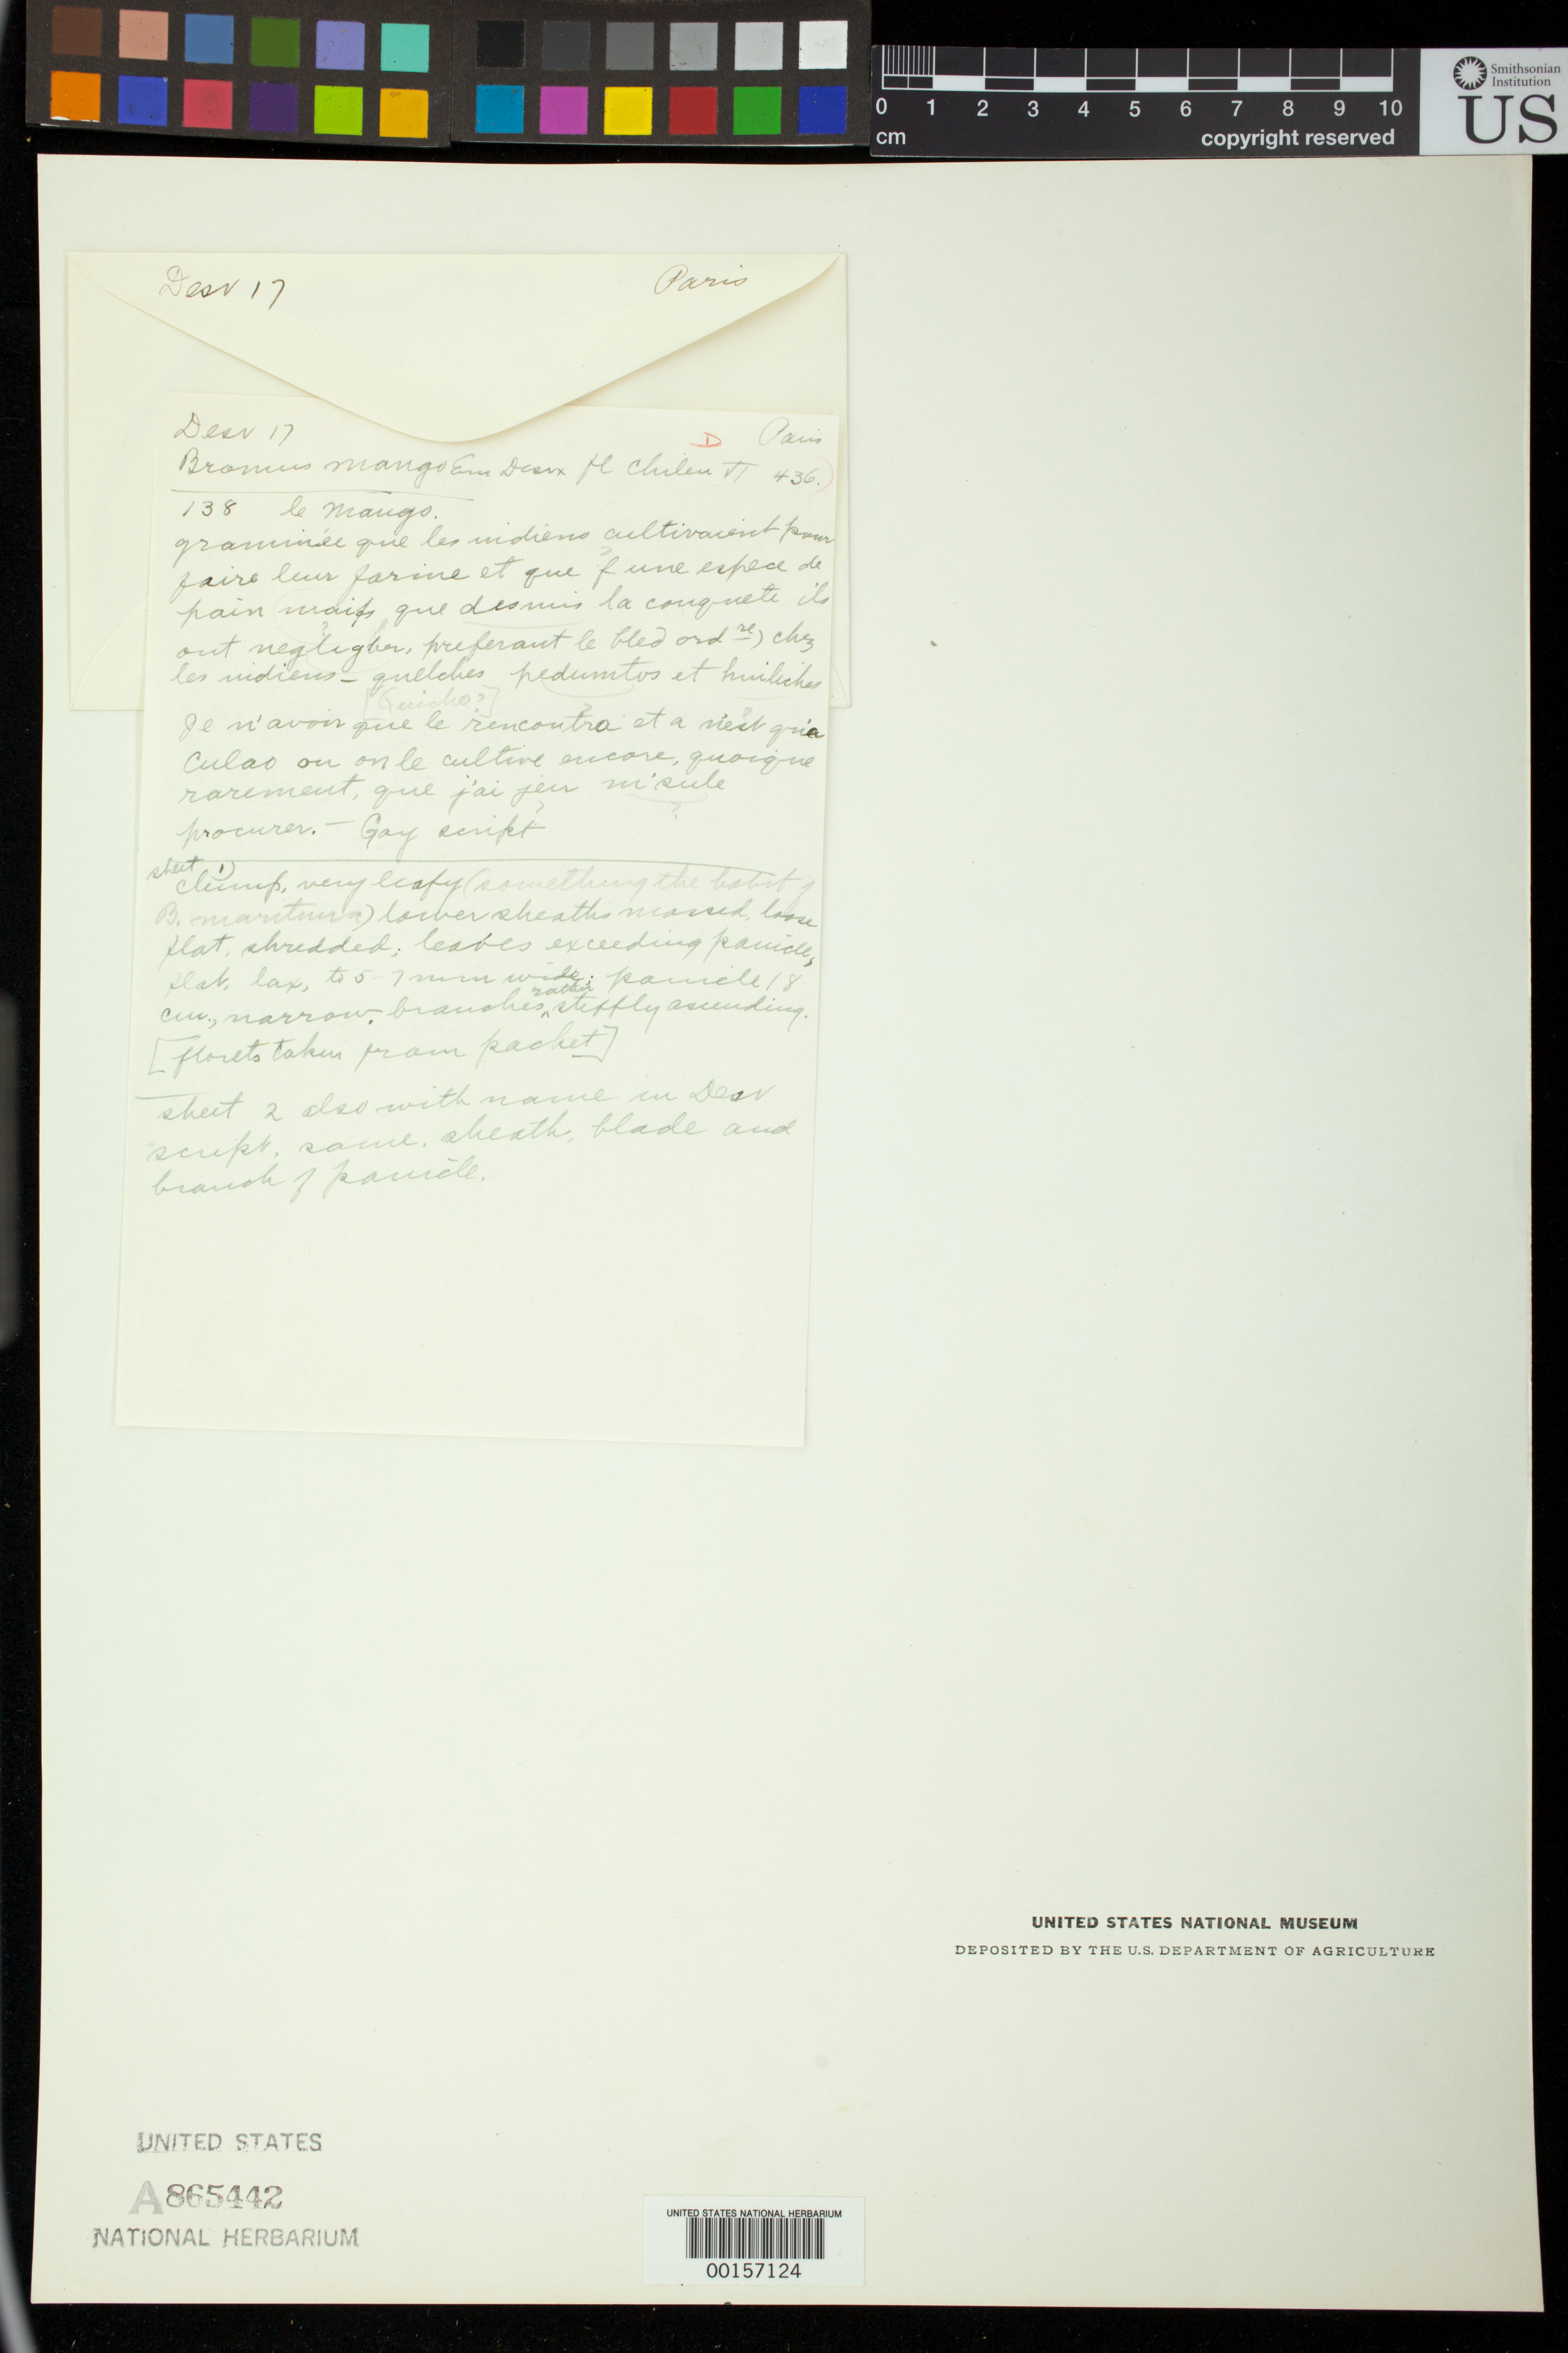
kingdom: Plantae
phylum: Tracheophyta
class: Liliopsida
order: Poales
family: Poaceae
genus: Bromus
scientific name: Bromus mango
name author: É. Desv. in Gay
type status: Type Fragment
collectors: C. Gay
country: Chile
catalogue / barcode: US 865442A